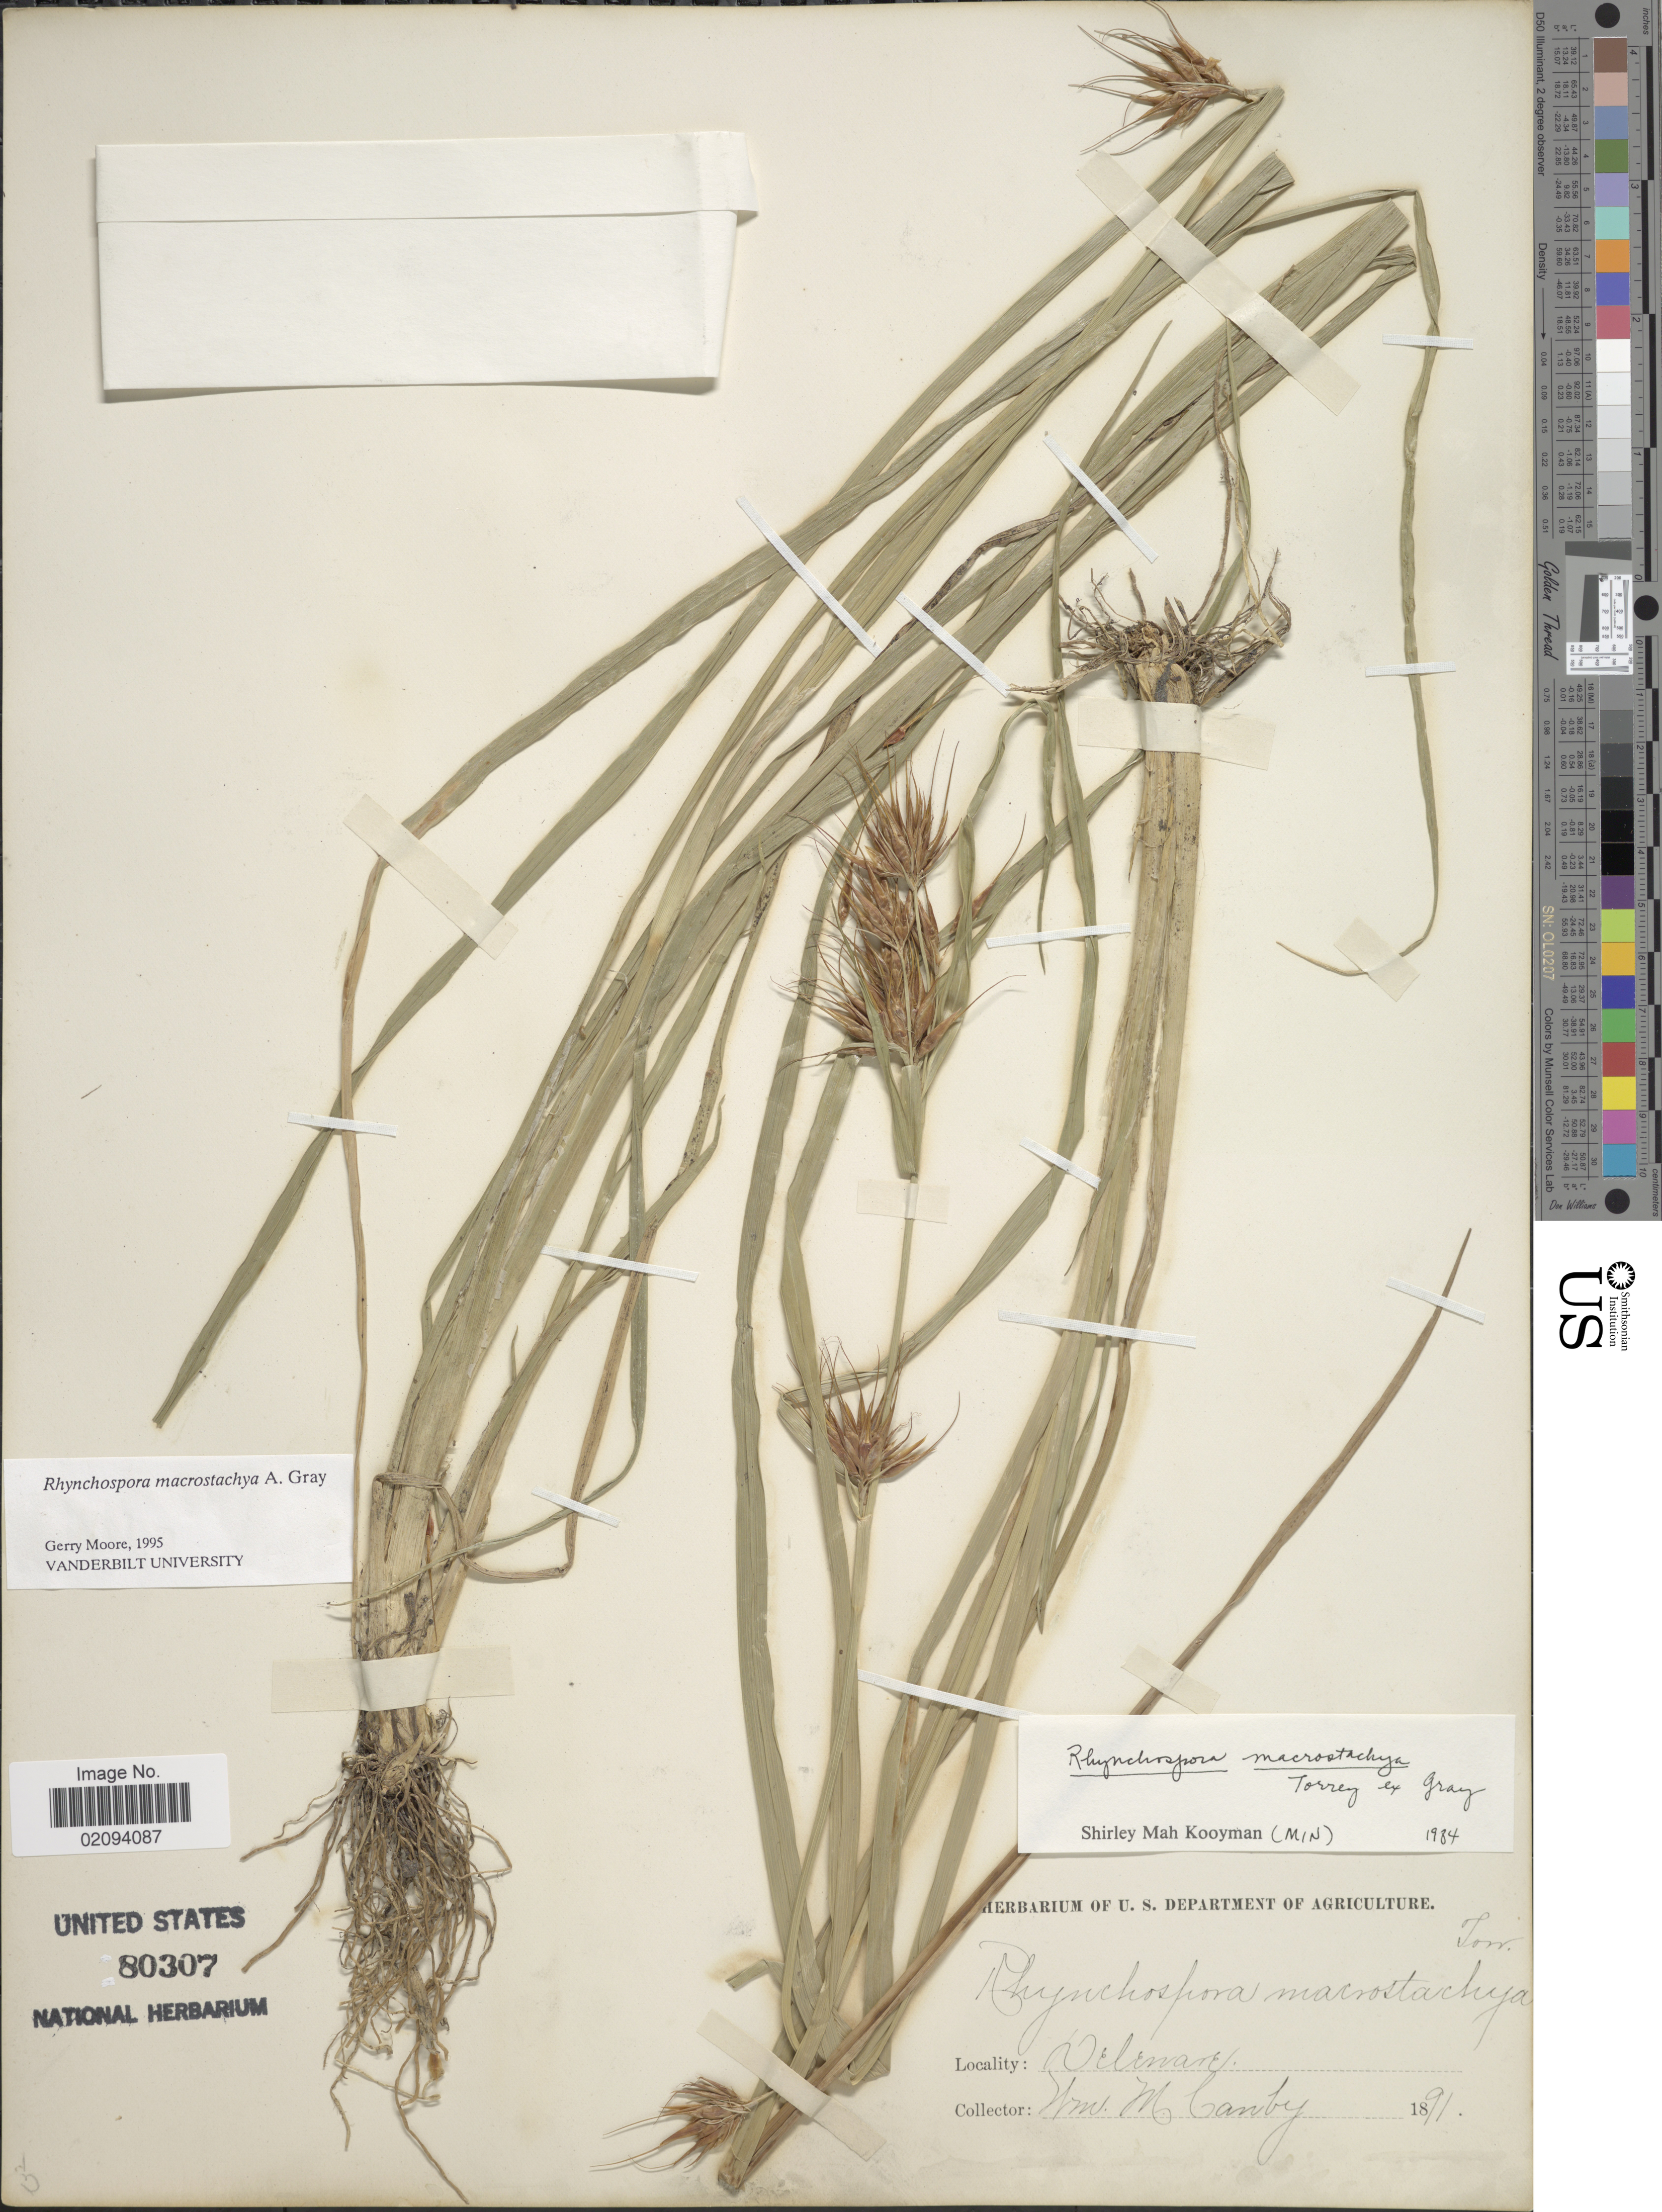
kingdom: Plantae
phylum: Tracheophyta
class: Liliopsida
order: Poales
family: Cyperaceae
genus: Rhynchospora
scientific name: Rhynchospora macrostachya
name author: Torr. ex A. Gray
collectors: W. M. Canby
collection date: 1891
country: United States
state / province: Delaware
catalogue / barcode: US 80307